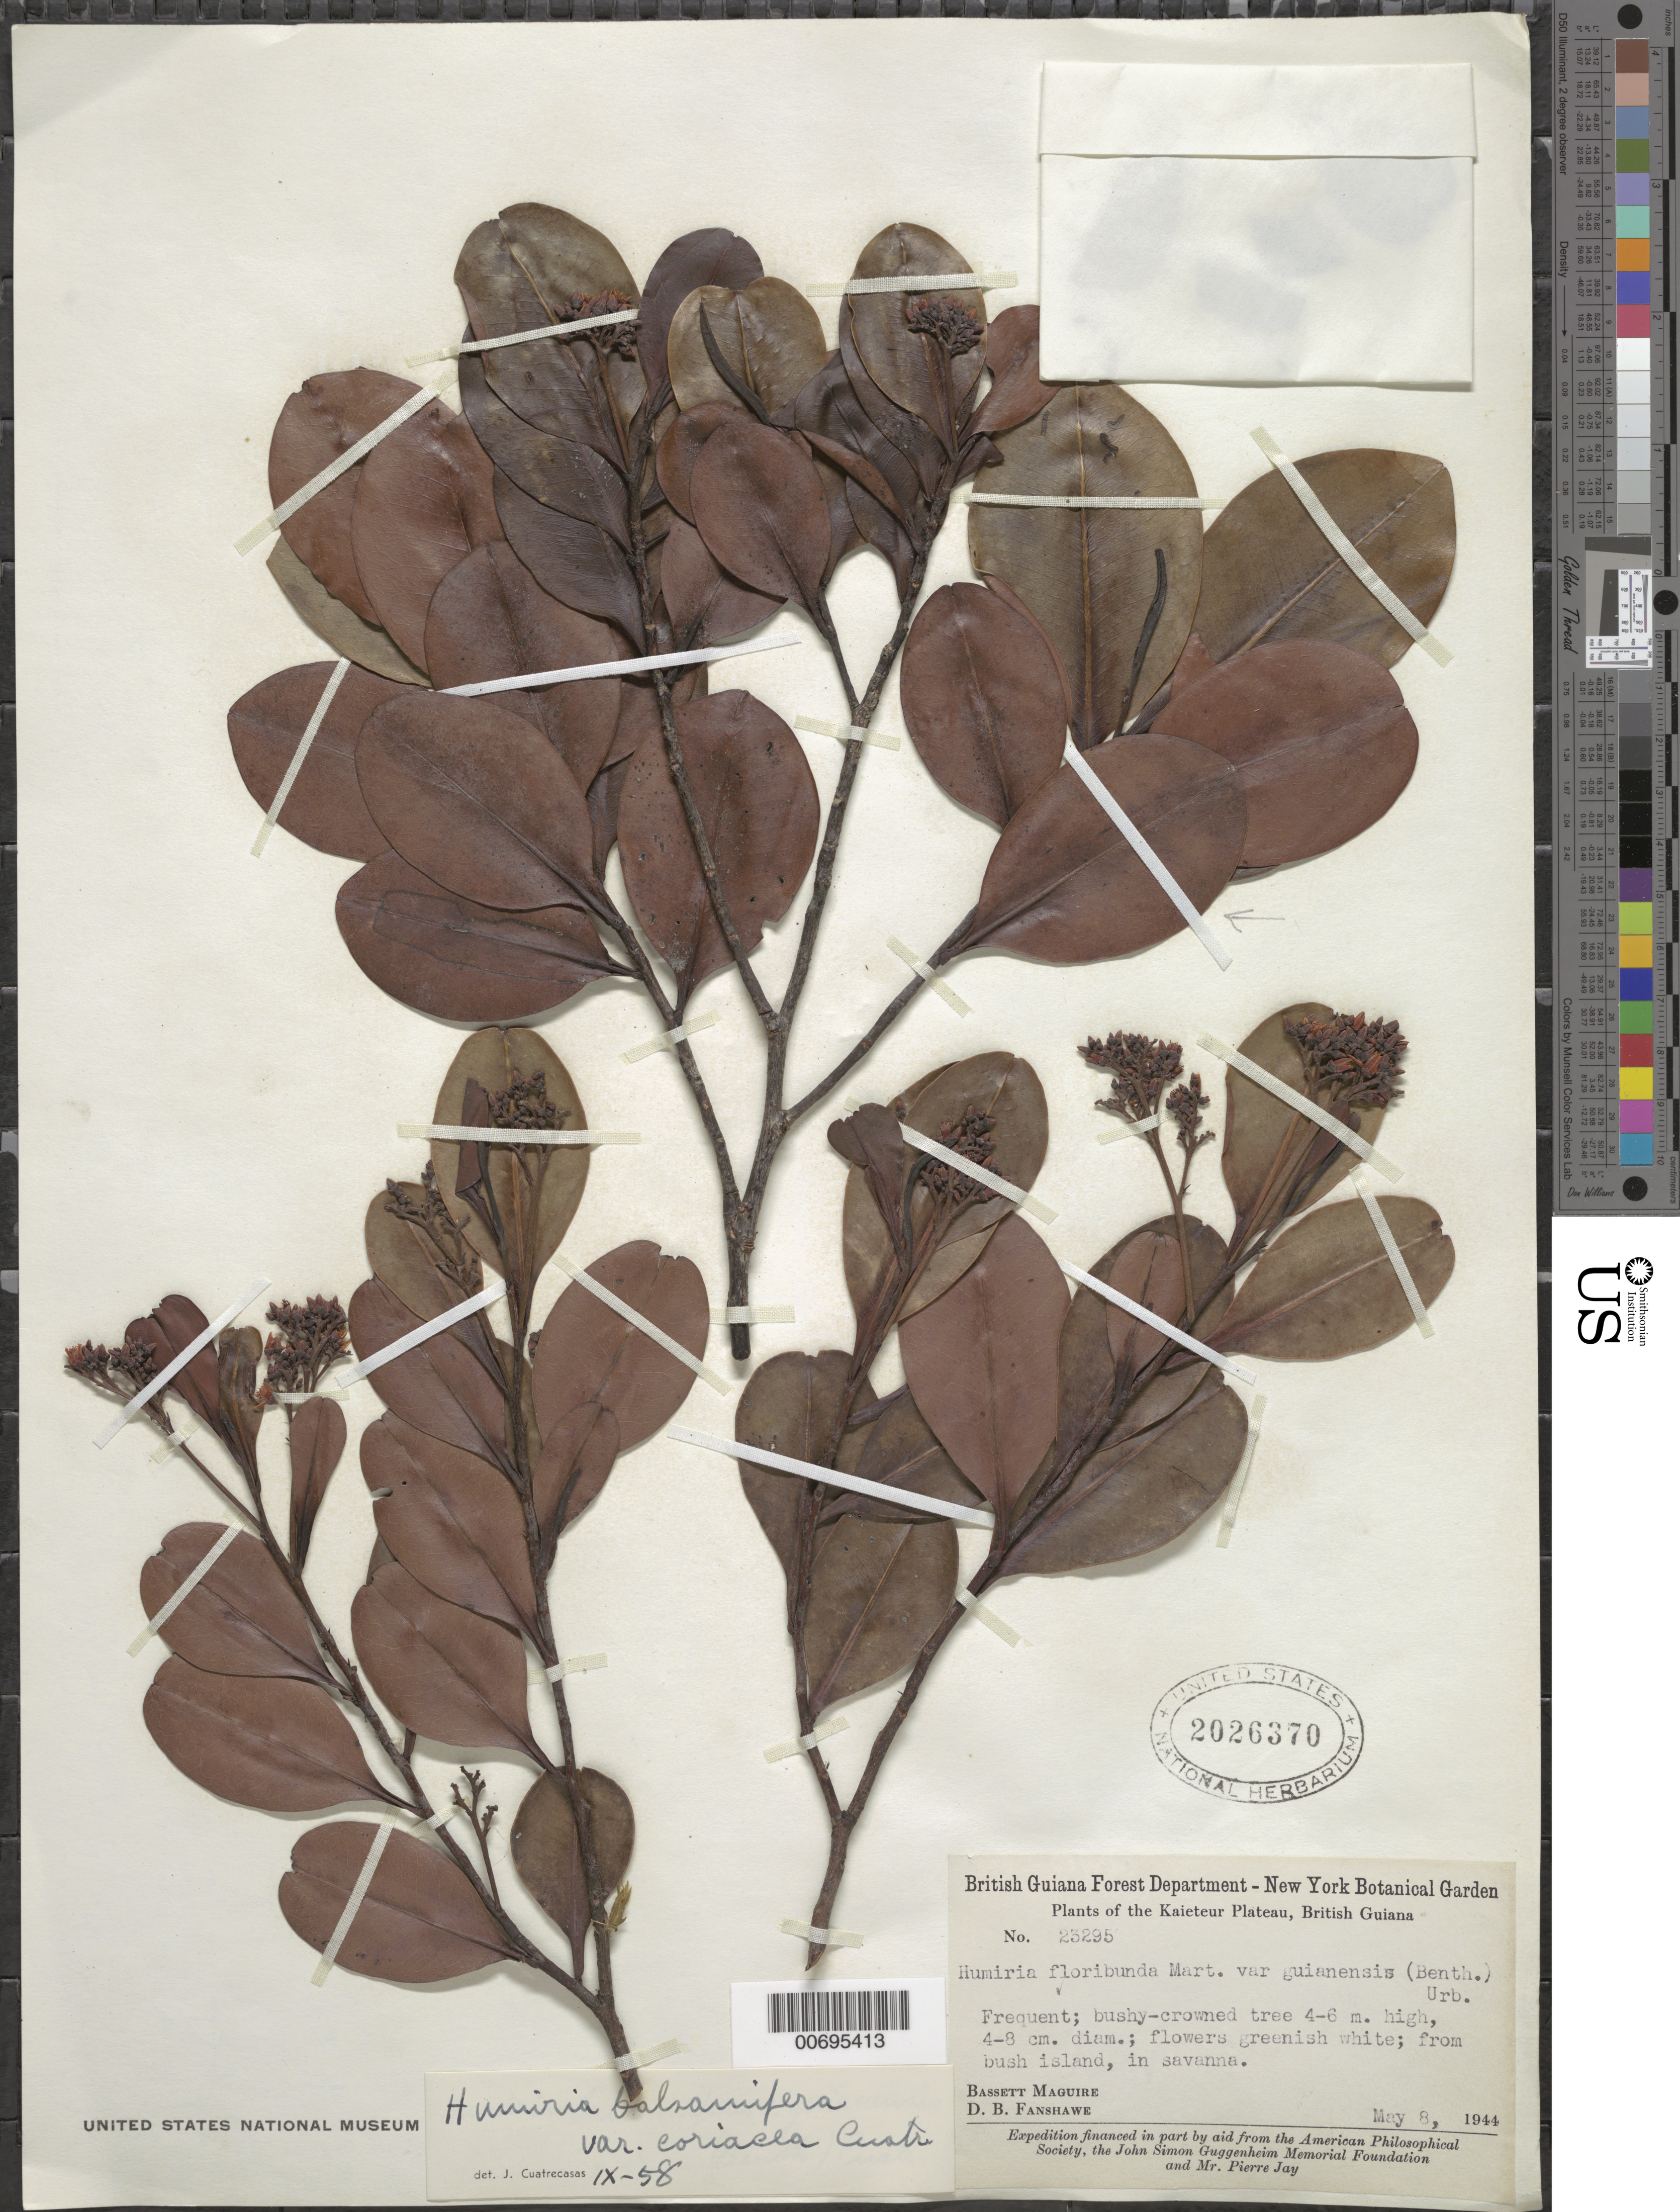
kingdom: Plantae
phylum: Tracheophyta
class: Magnoliopsida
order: Malpighiales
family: Humiriaceae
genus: Humiria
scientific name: Humiria balsamifera var. coriacea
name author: Cuatrec.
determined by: Cuatrecasas, J.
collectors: B. Maguire & D. B. Fanshawe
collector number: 23295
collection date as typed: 8-May-44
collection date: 1944-05-08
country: Guyana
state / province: Potaro-Siparuni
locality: Kaieteur Plateau, Potaro River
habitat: Bush island, in savanna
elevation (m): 427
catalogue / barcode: US 2026370